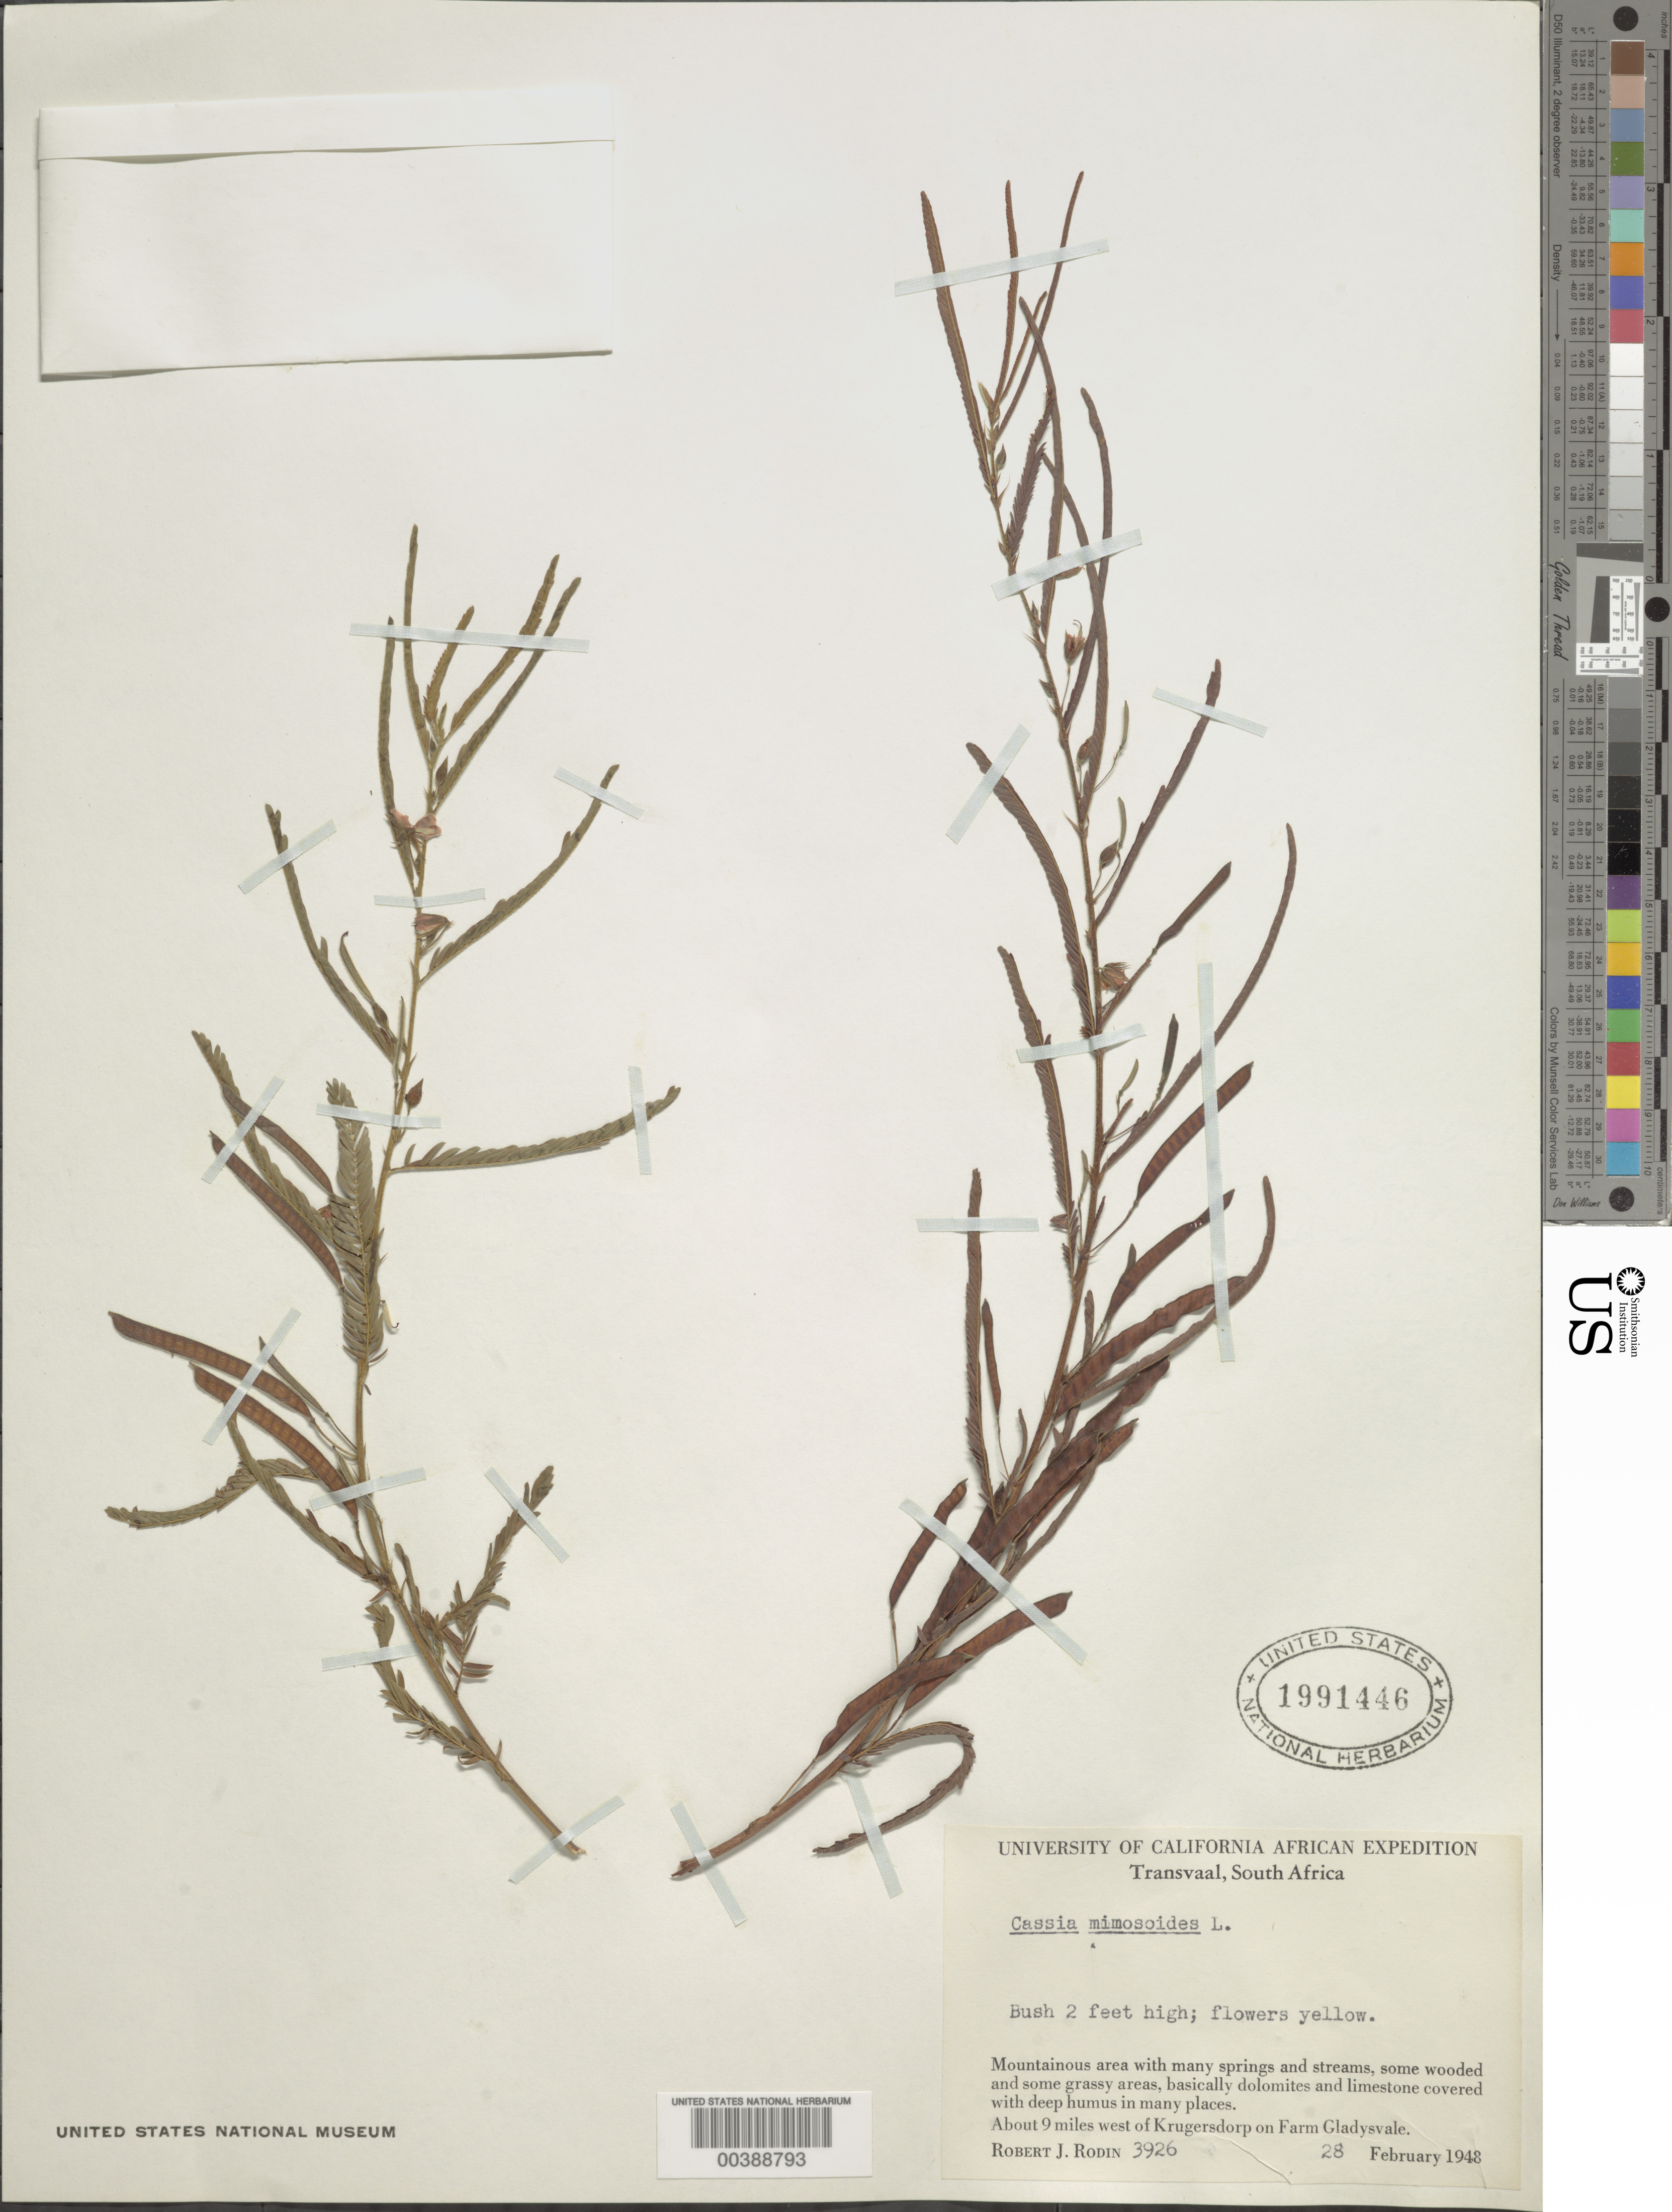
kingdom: Plantae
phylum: Tracheophyta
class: Magnoliopsida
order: Fabales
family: Fabaceae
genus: Chamaecrista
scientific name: Chamaecrista mimosoides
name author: (L.) Greene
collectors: R. J. Rodin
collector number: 3926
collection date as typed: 28 Feb 1948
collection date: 1948-02-28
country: South Africa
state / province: Gauteng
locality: Ca 9 mi w of krugersdorp on farm gladysvale. Transvaal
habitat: Mountainous area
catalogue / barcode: US 1991446